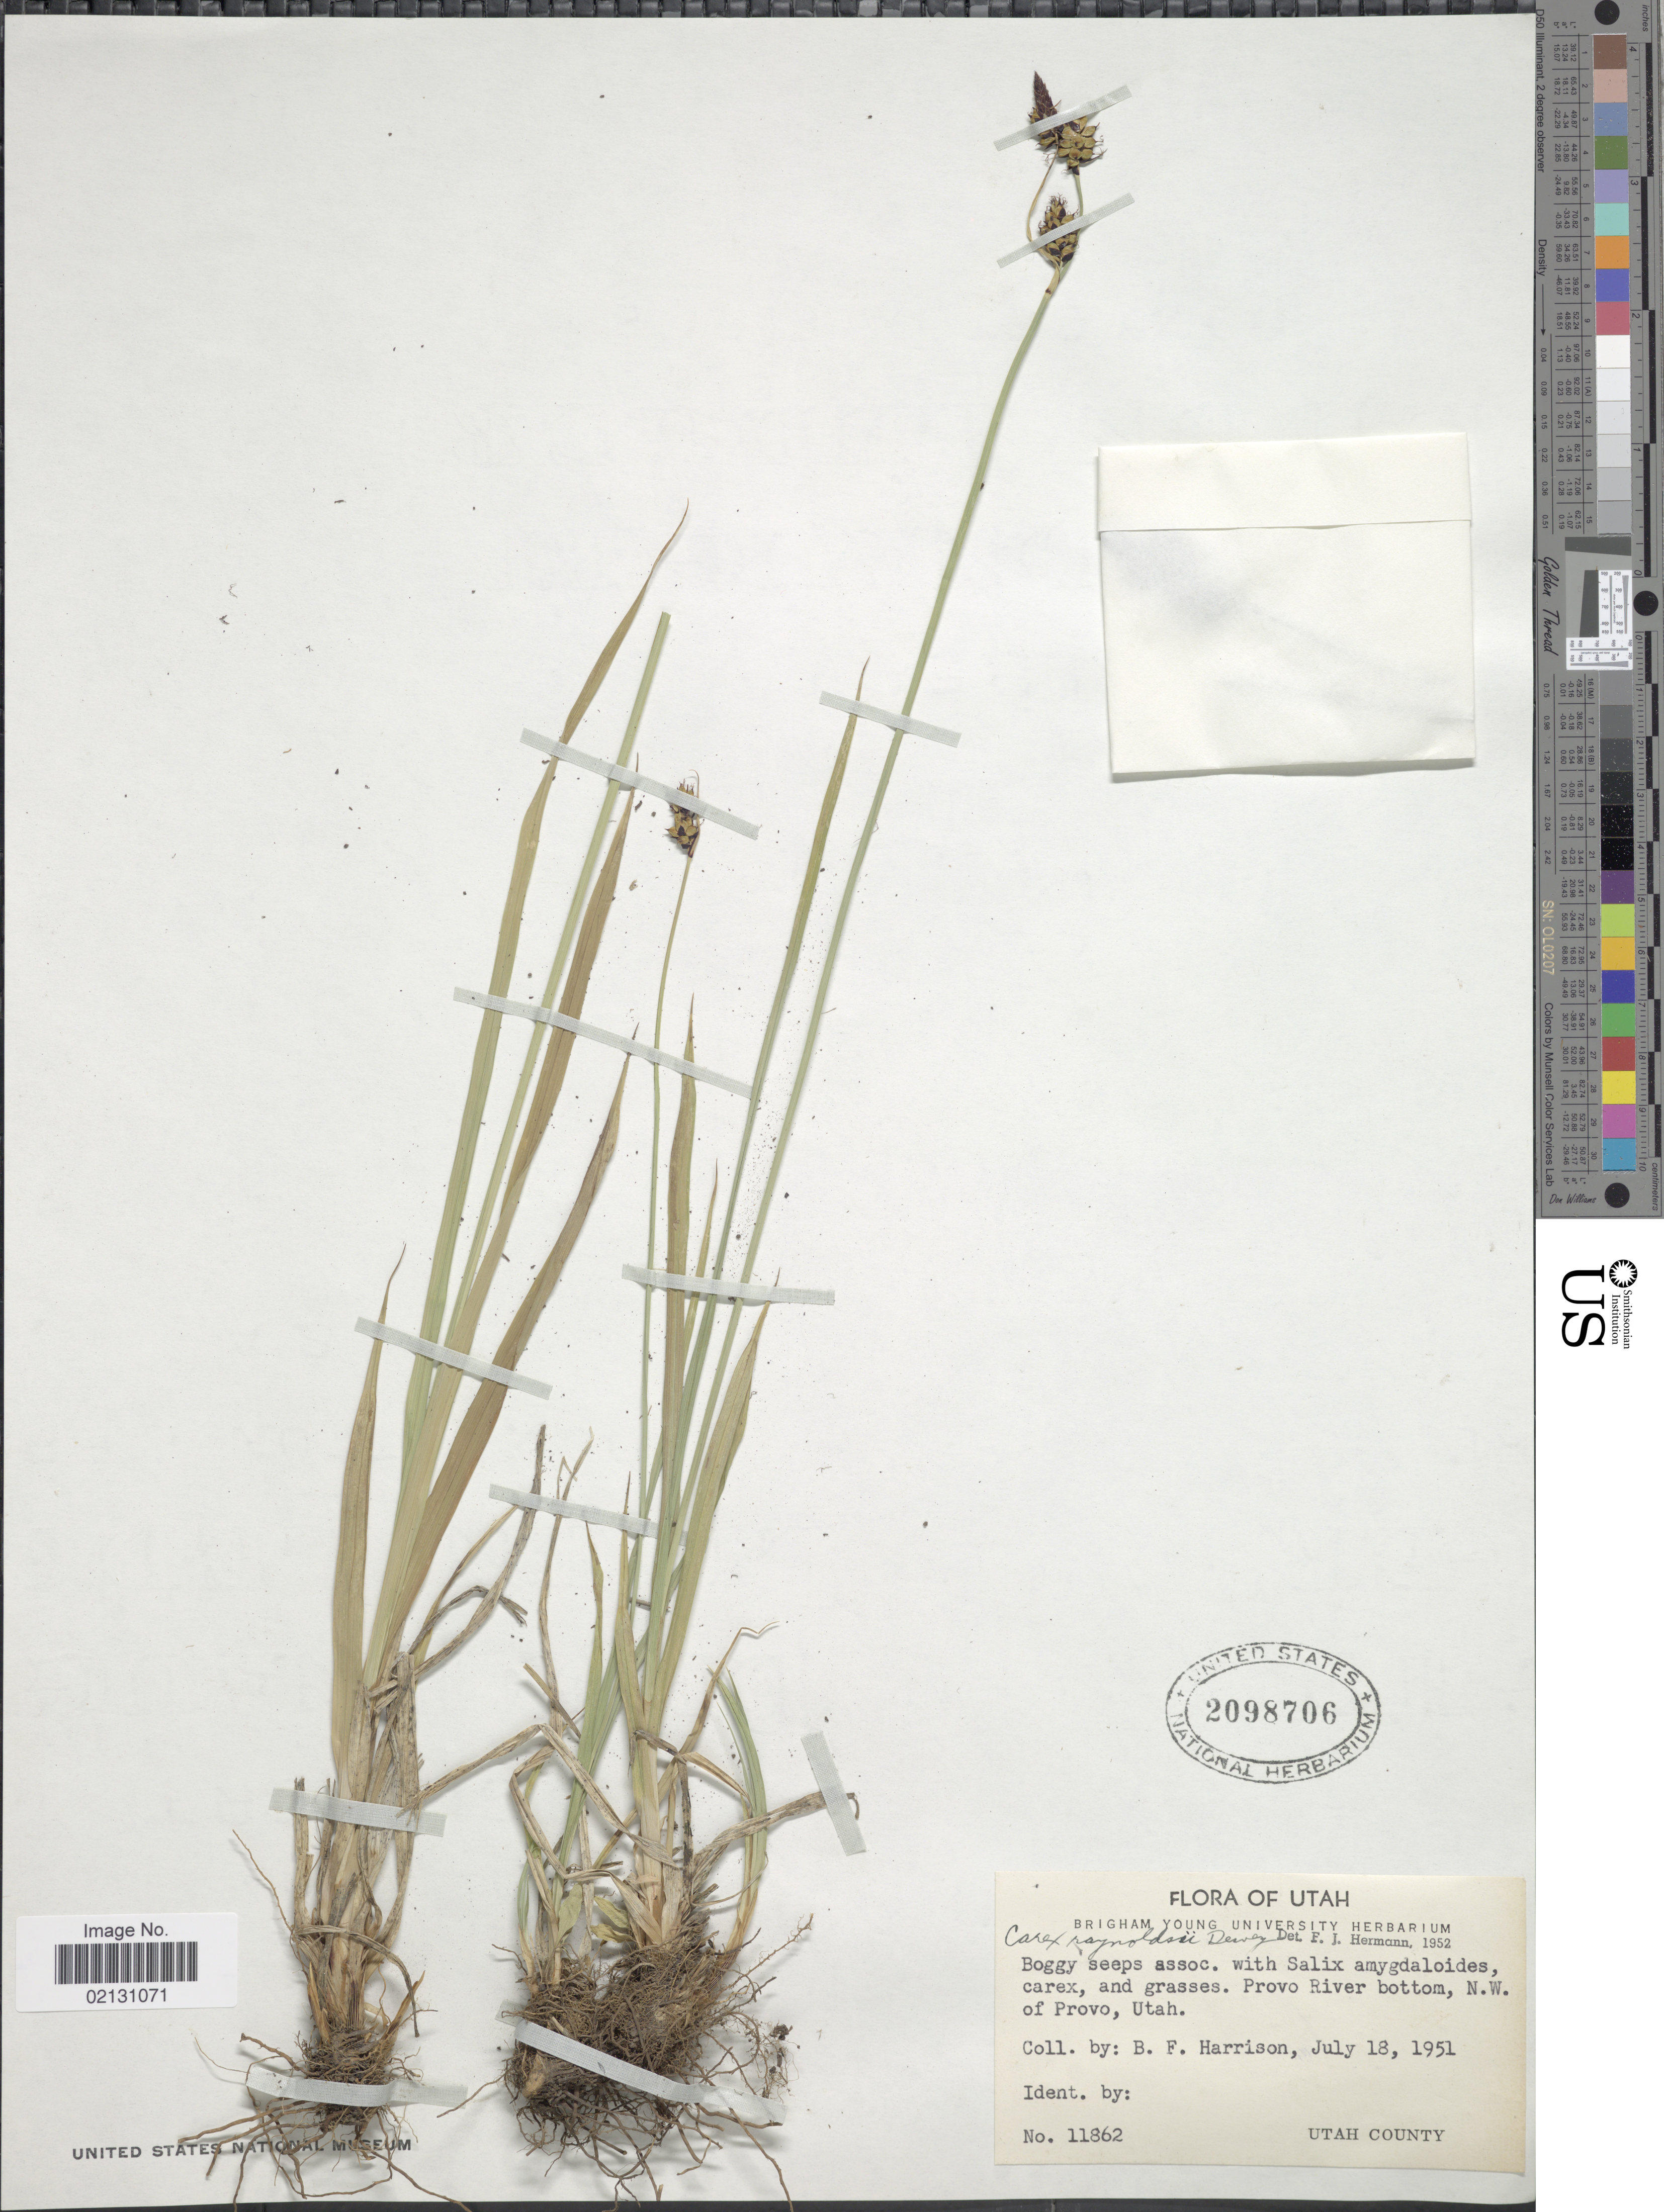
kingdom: Plantae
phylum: Tracheophyta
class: Liliopsida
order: Poales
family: Cyperaceae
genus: Carex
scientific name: Carex raynoldsii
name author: Dewey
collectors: B. F. Harrison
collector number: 11862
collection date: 1951-07-18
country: United States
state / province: Utah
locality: Provo River bottom, N.W. of Provo, Utah County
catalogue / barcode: US 2098706